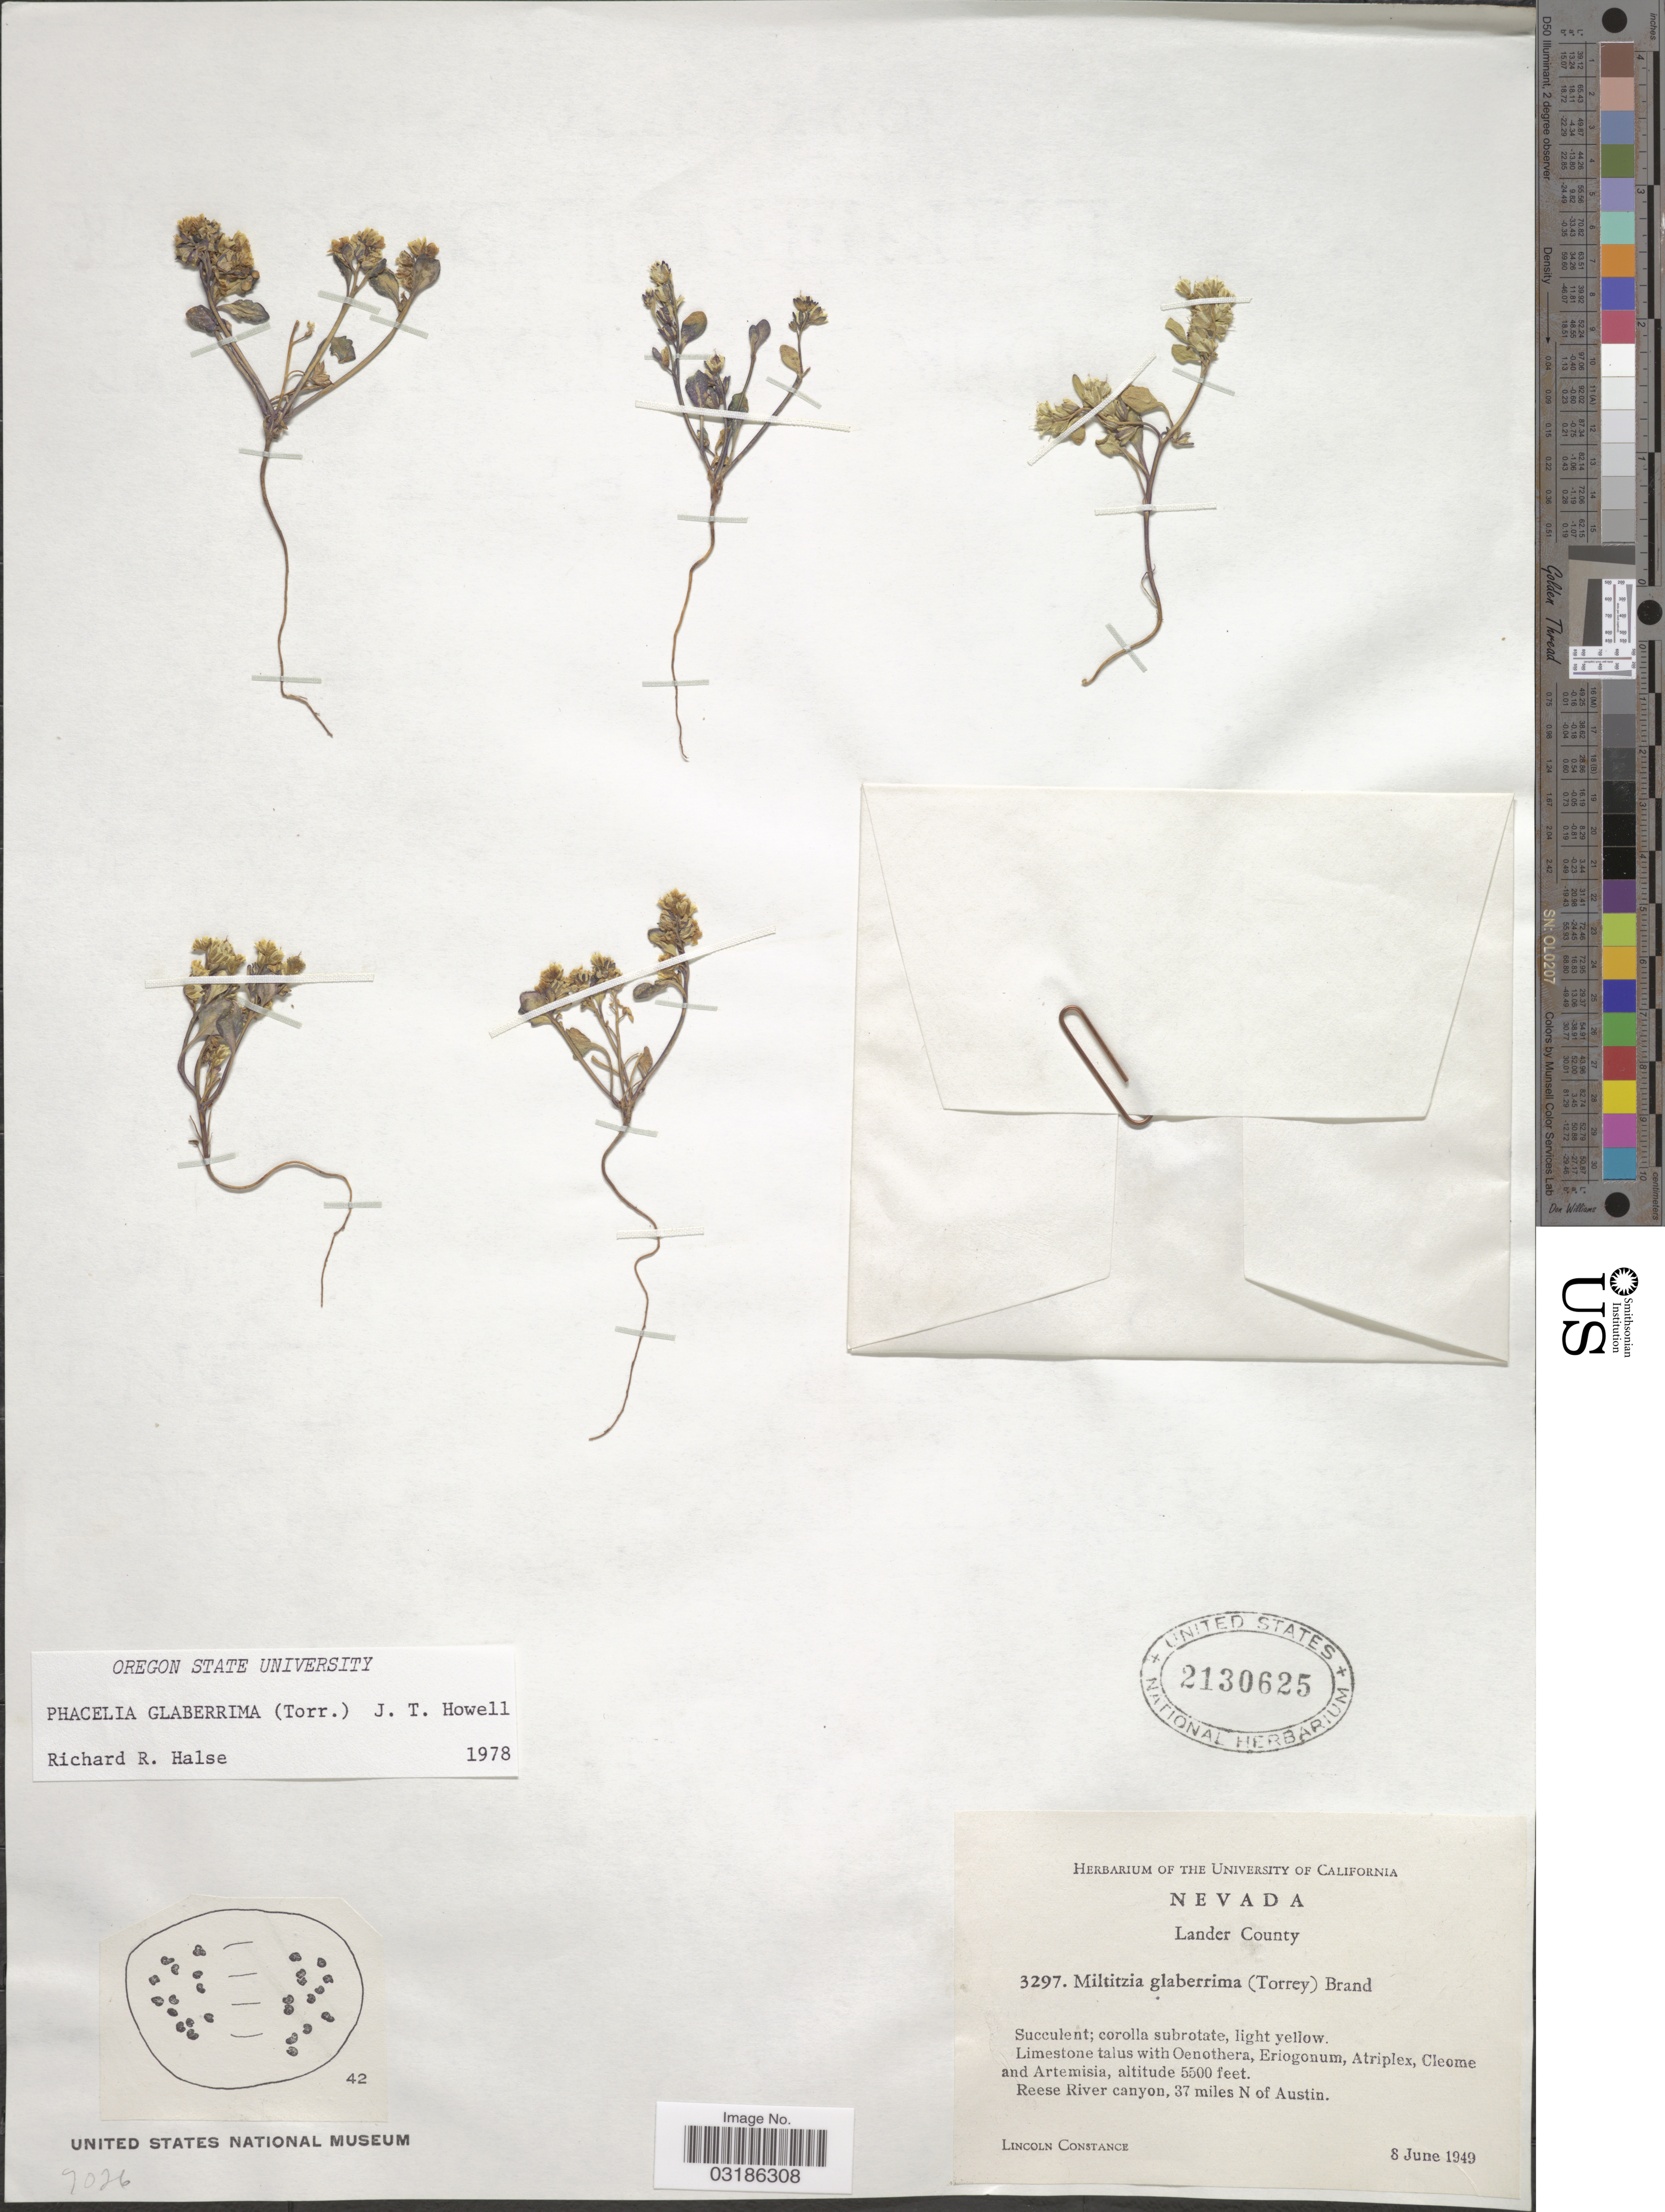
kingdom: Plantae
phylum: Tracheophyta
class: Magnoliopsida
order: Boraginales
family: Hydrophyllaceae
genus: Phacelia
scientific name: Phacelia glaberrima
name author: (Torr.) J.T. Howell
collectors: L. Constance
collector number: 3297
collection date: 1949-06-08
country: United States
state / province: Nevada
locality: Lander County. Reese River canyon, 37 miles N of Austin.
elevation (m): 1676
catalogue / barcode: US 2130625